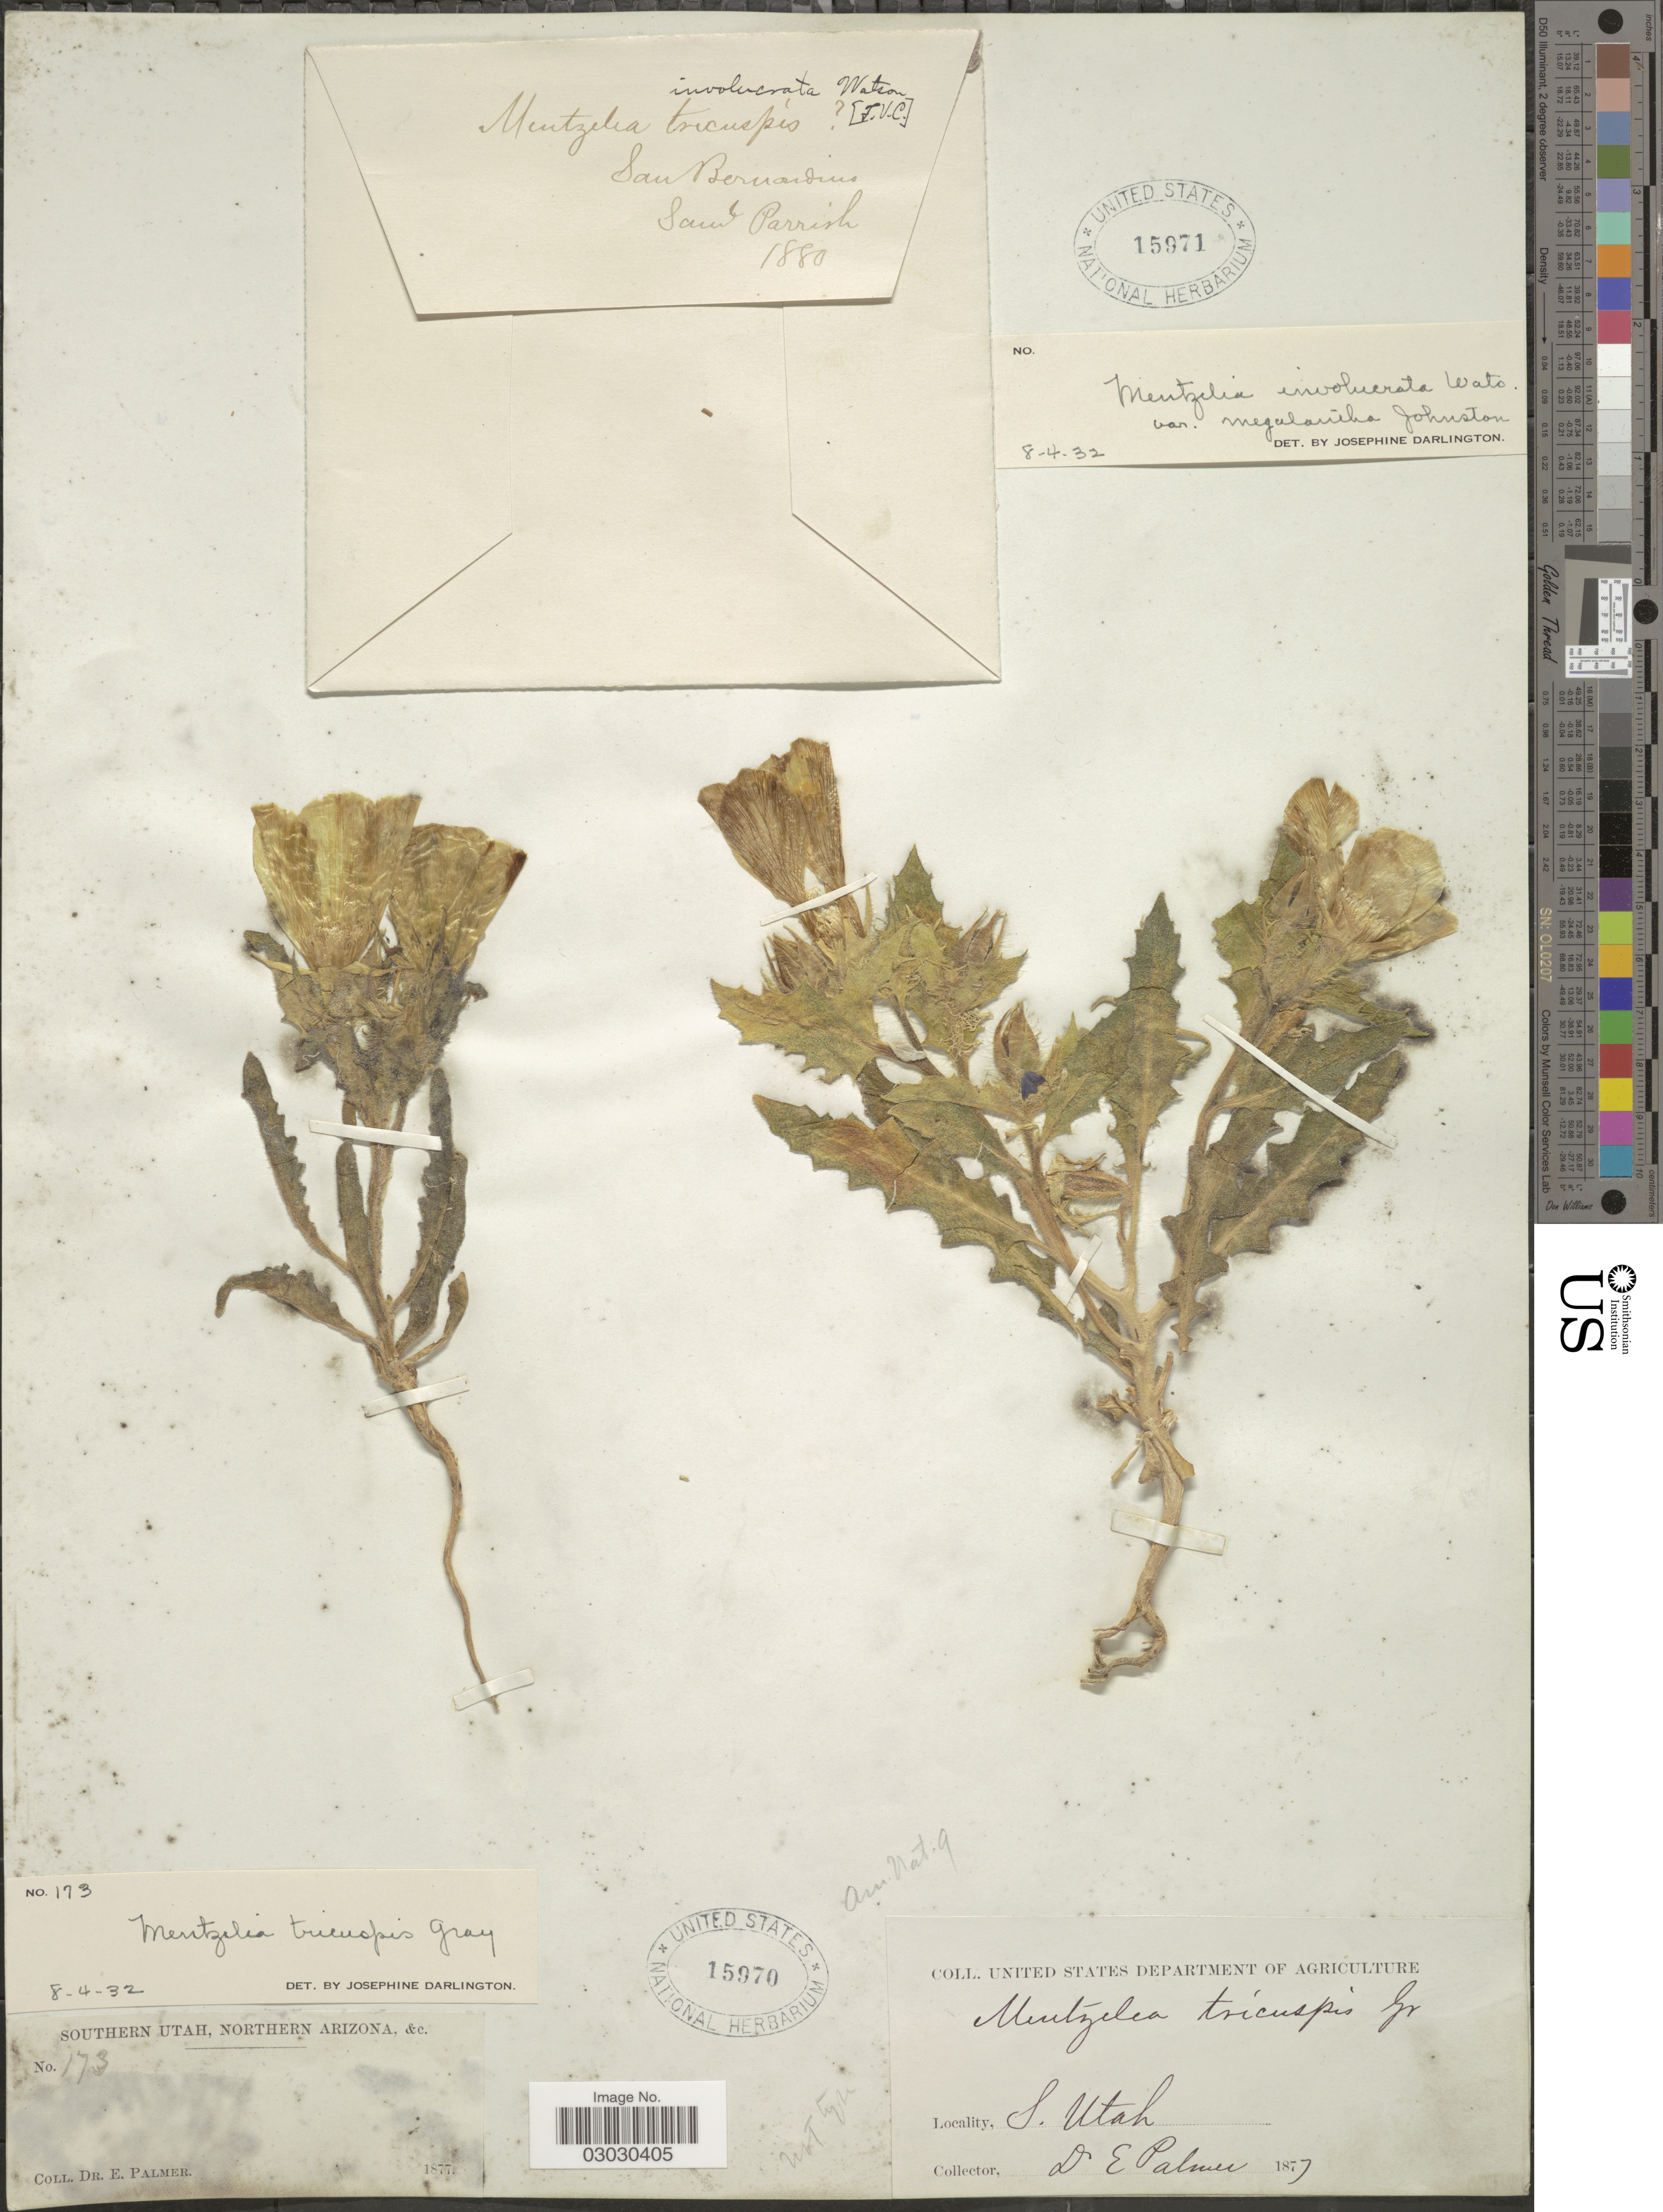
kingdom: Plantae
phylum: Tracheophyta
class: Magnoliopsida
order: Cornales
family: Loasaceae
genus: Mentzelia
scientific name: Mentzelia tricuspis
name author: A. Gray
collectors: Parrish, S.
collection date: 1880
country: United States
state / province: California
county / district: San Bernardino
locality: San Bernardino.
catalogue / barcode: US 15971-2